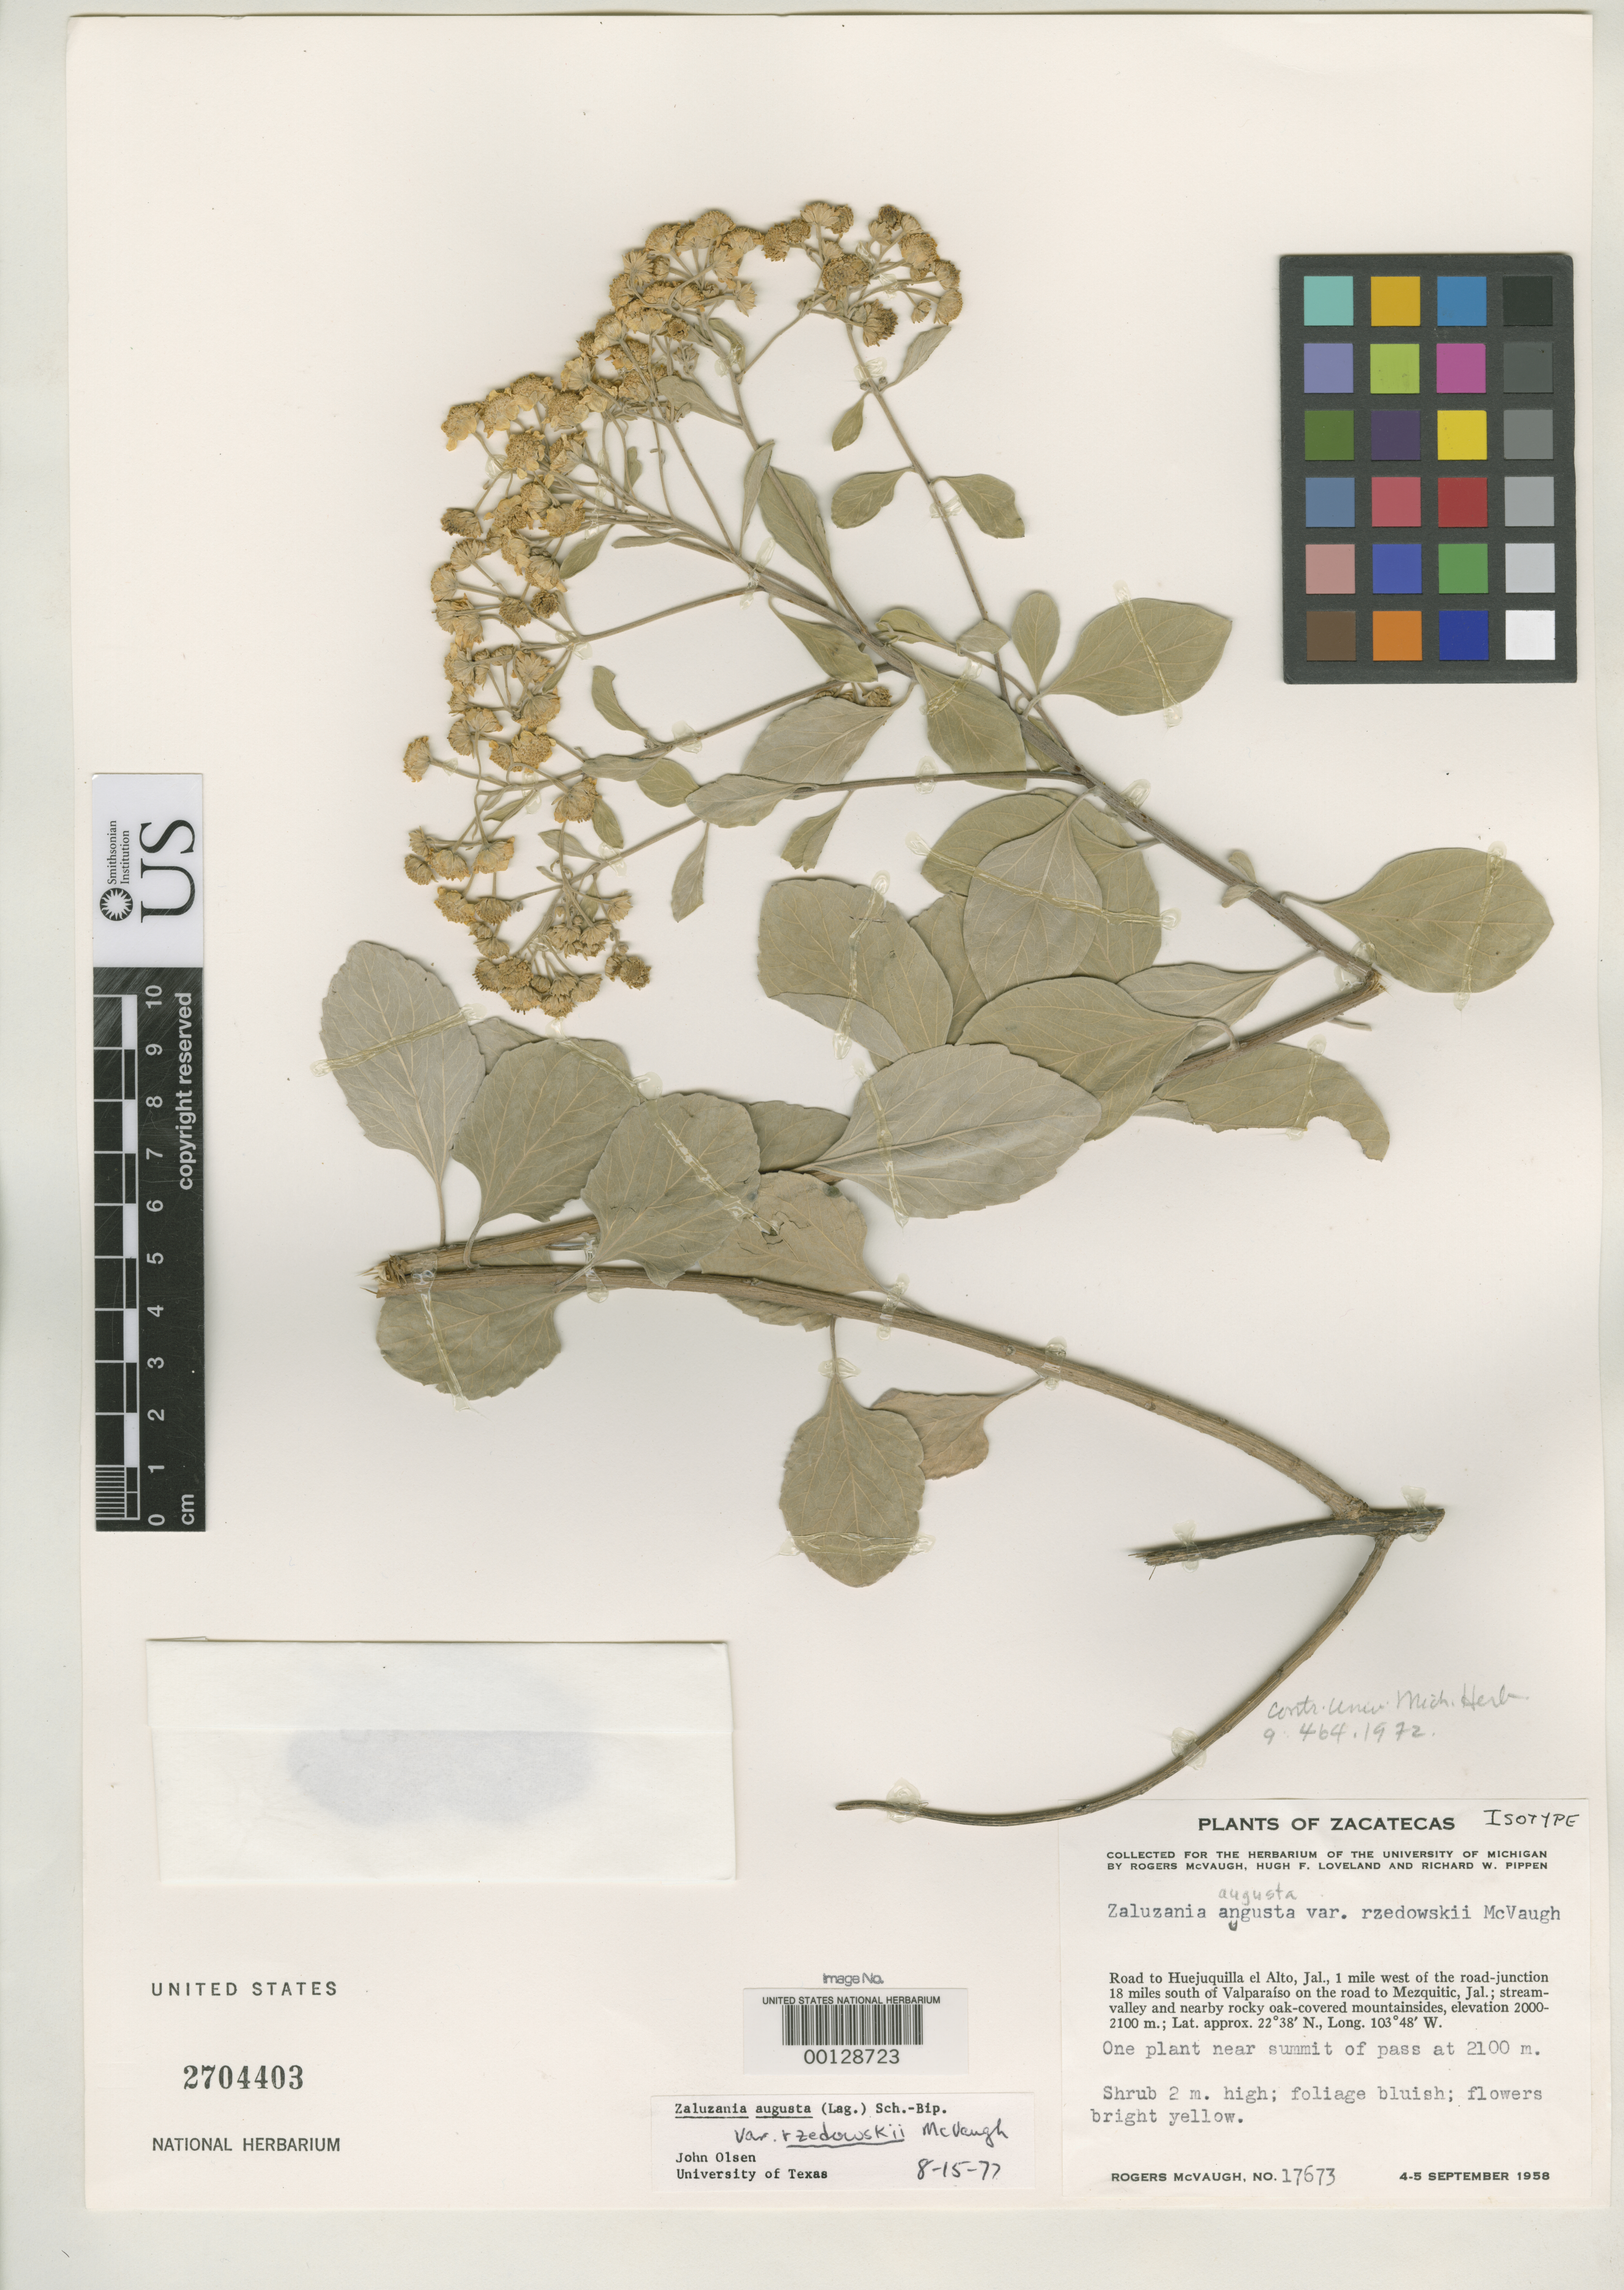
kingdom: Plantae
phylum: Tracheophyta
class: Magnoliopsida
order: Asterales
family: Asteraceae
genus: Zaluzania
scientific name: Zaluzania augusta var. rzedowskii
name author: McVaugh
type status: Isotype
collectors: R. McVaugh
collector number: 17673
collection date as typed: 04 Sep 1958 to 05 Sep 1958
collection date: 1958-09-04/1958-09-05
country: Mexico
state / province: Zacatecas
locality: S of Valparaiso.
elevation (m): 2000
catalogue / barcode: US 2704403